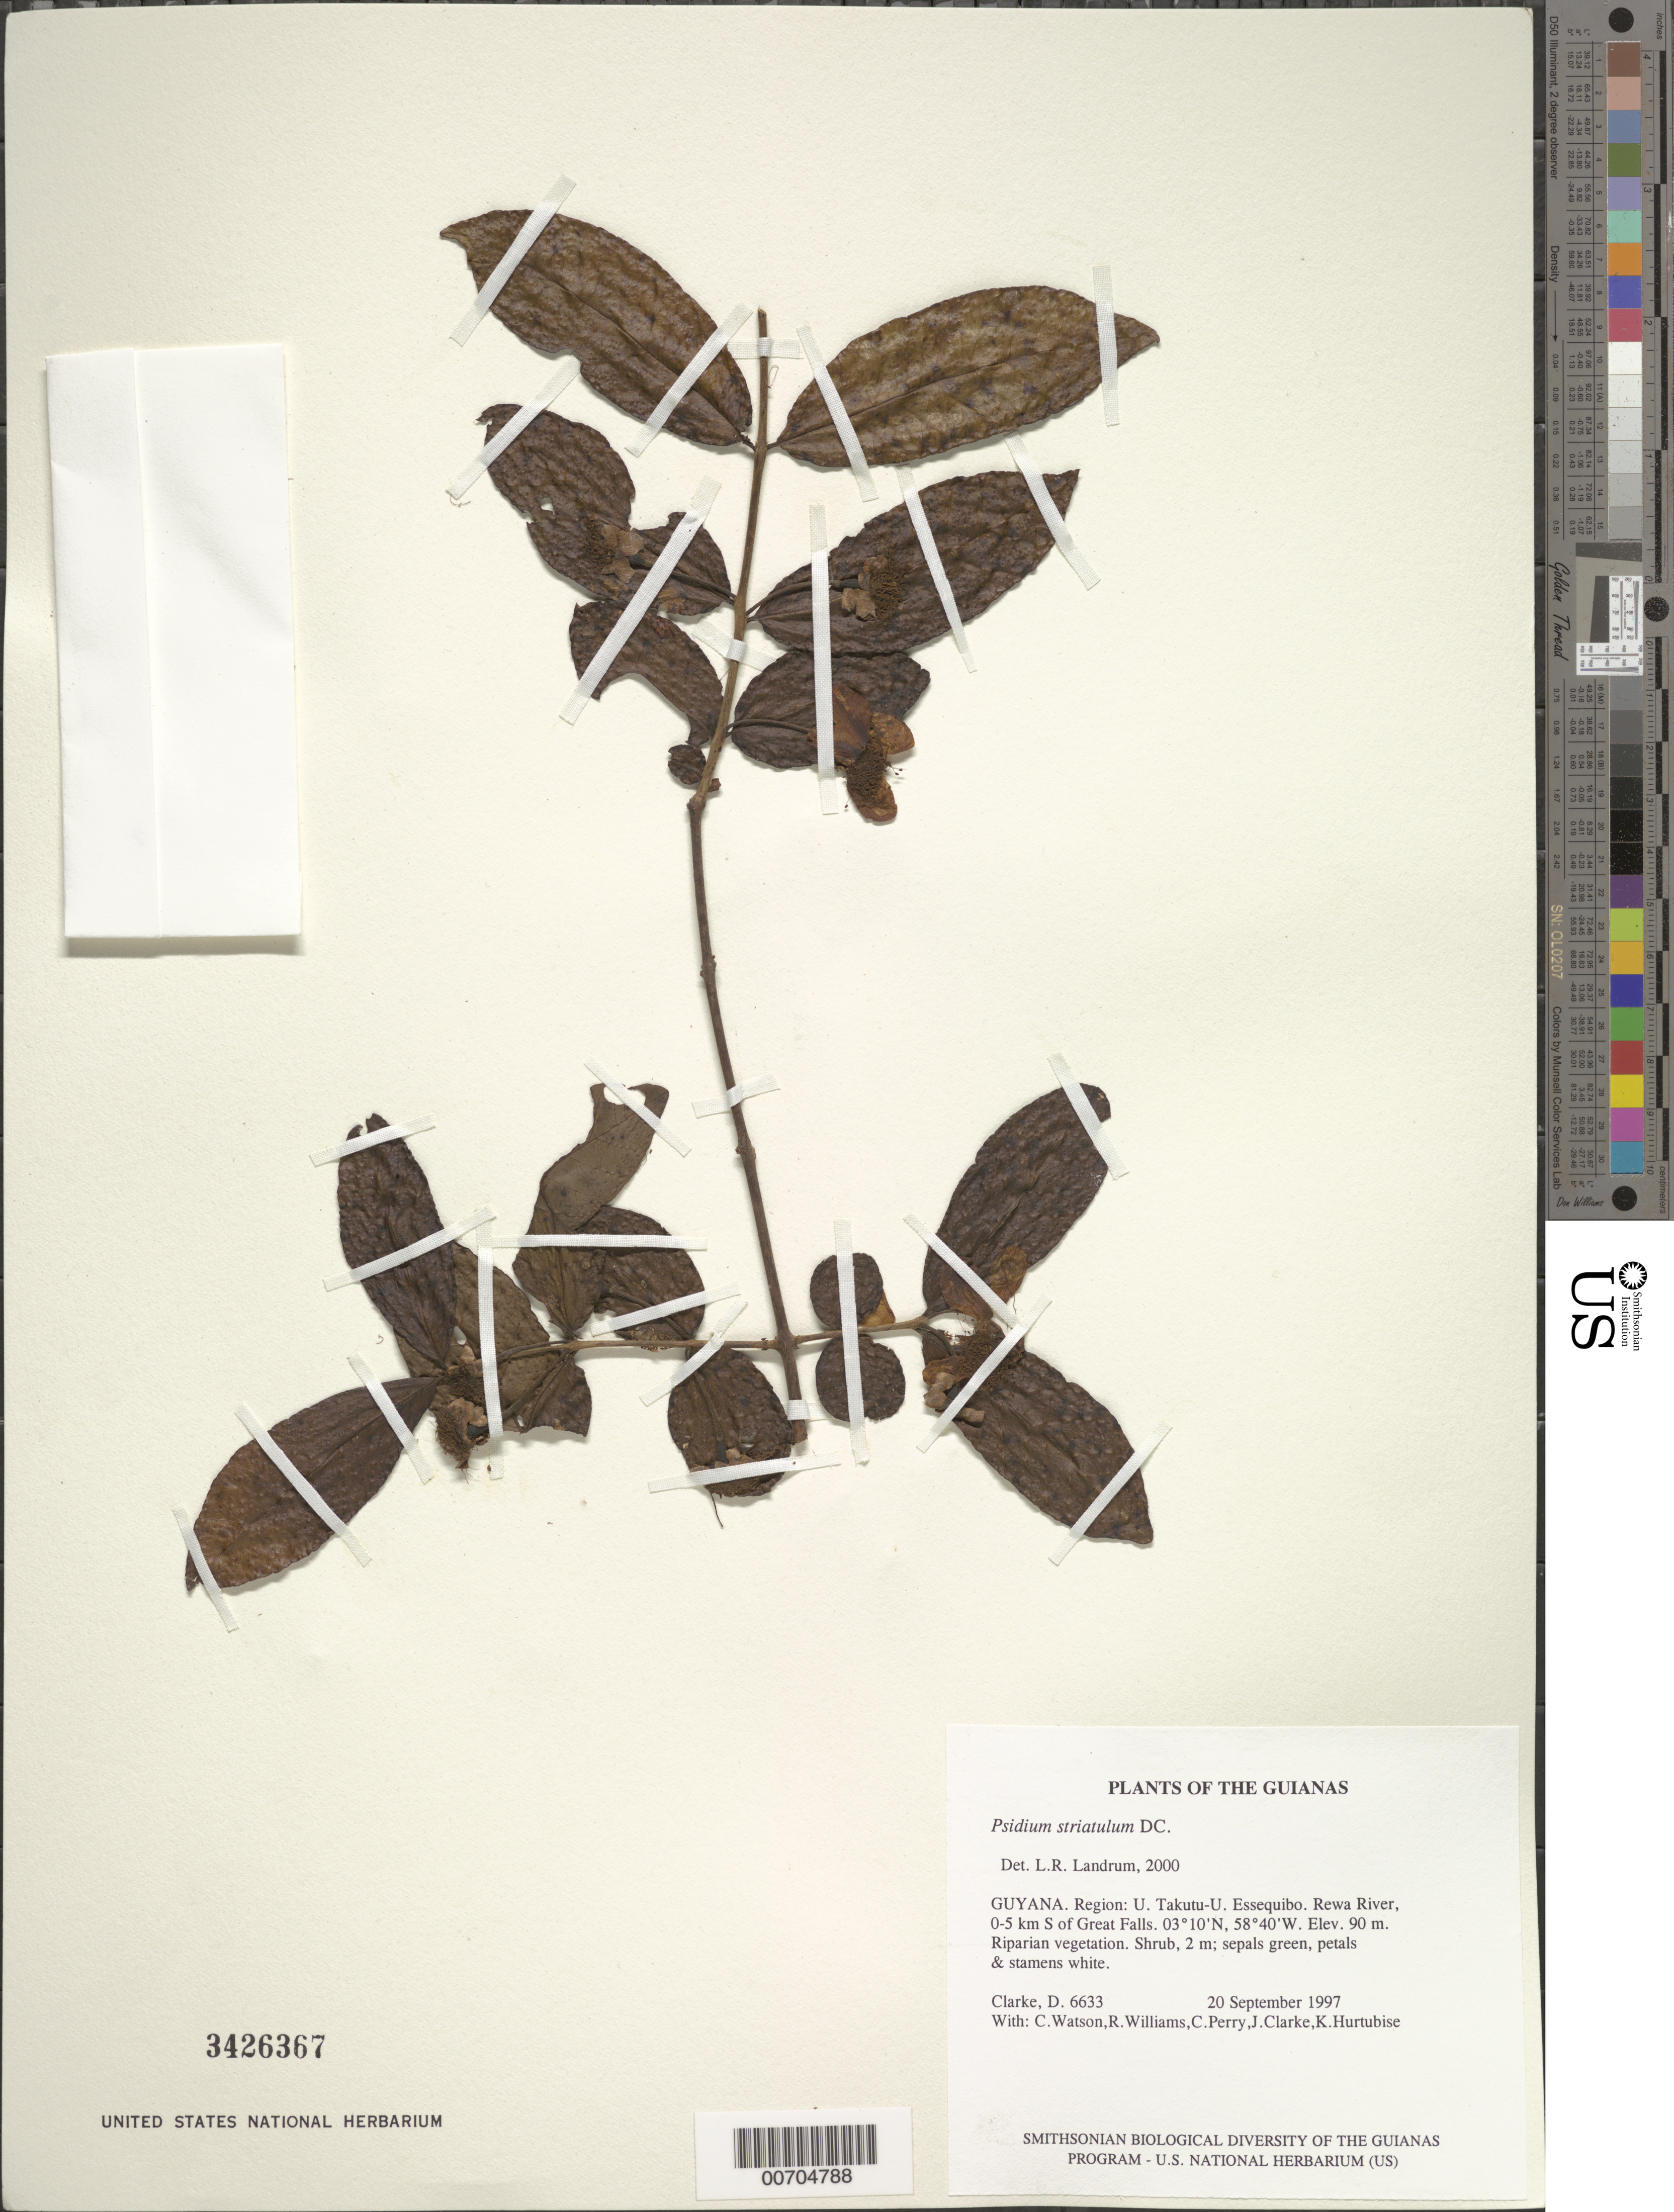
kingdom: Plantae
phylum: Tracheophyta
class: Magnoliopsida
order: Myrtales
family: Myrtaceae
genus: Psidium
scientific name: Psidium striatulum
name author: DC.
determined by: Landrum, L. R.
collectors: H. D. Clarke, C. Watson, R. Williams, C. Perry, J. Clarke & K. Hurtubise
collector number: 6633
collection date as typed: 20 September 1997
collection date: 1997-09-20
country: Guyana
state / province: U. Takutu-U. Essequibo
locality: Rewa River, 0-5 km S of Great Falls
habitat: Riparian vegetation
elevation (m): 90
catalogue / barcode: US 3426367